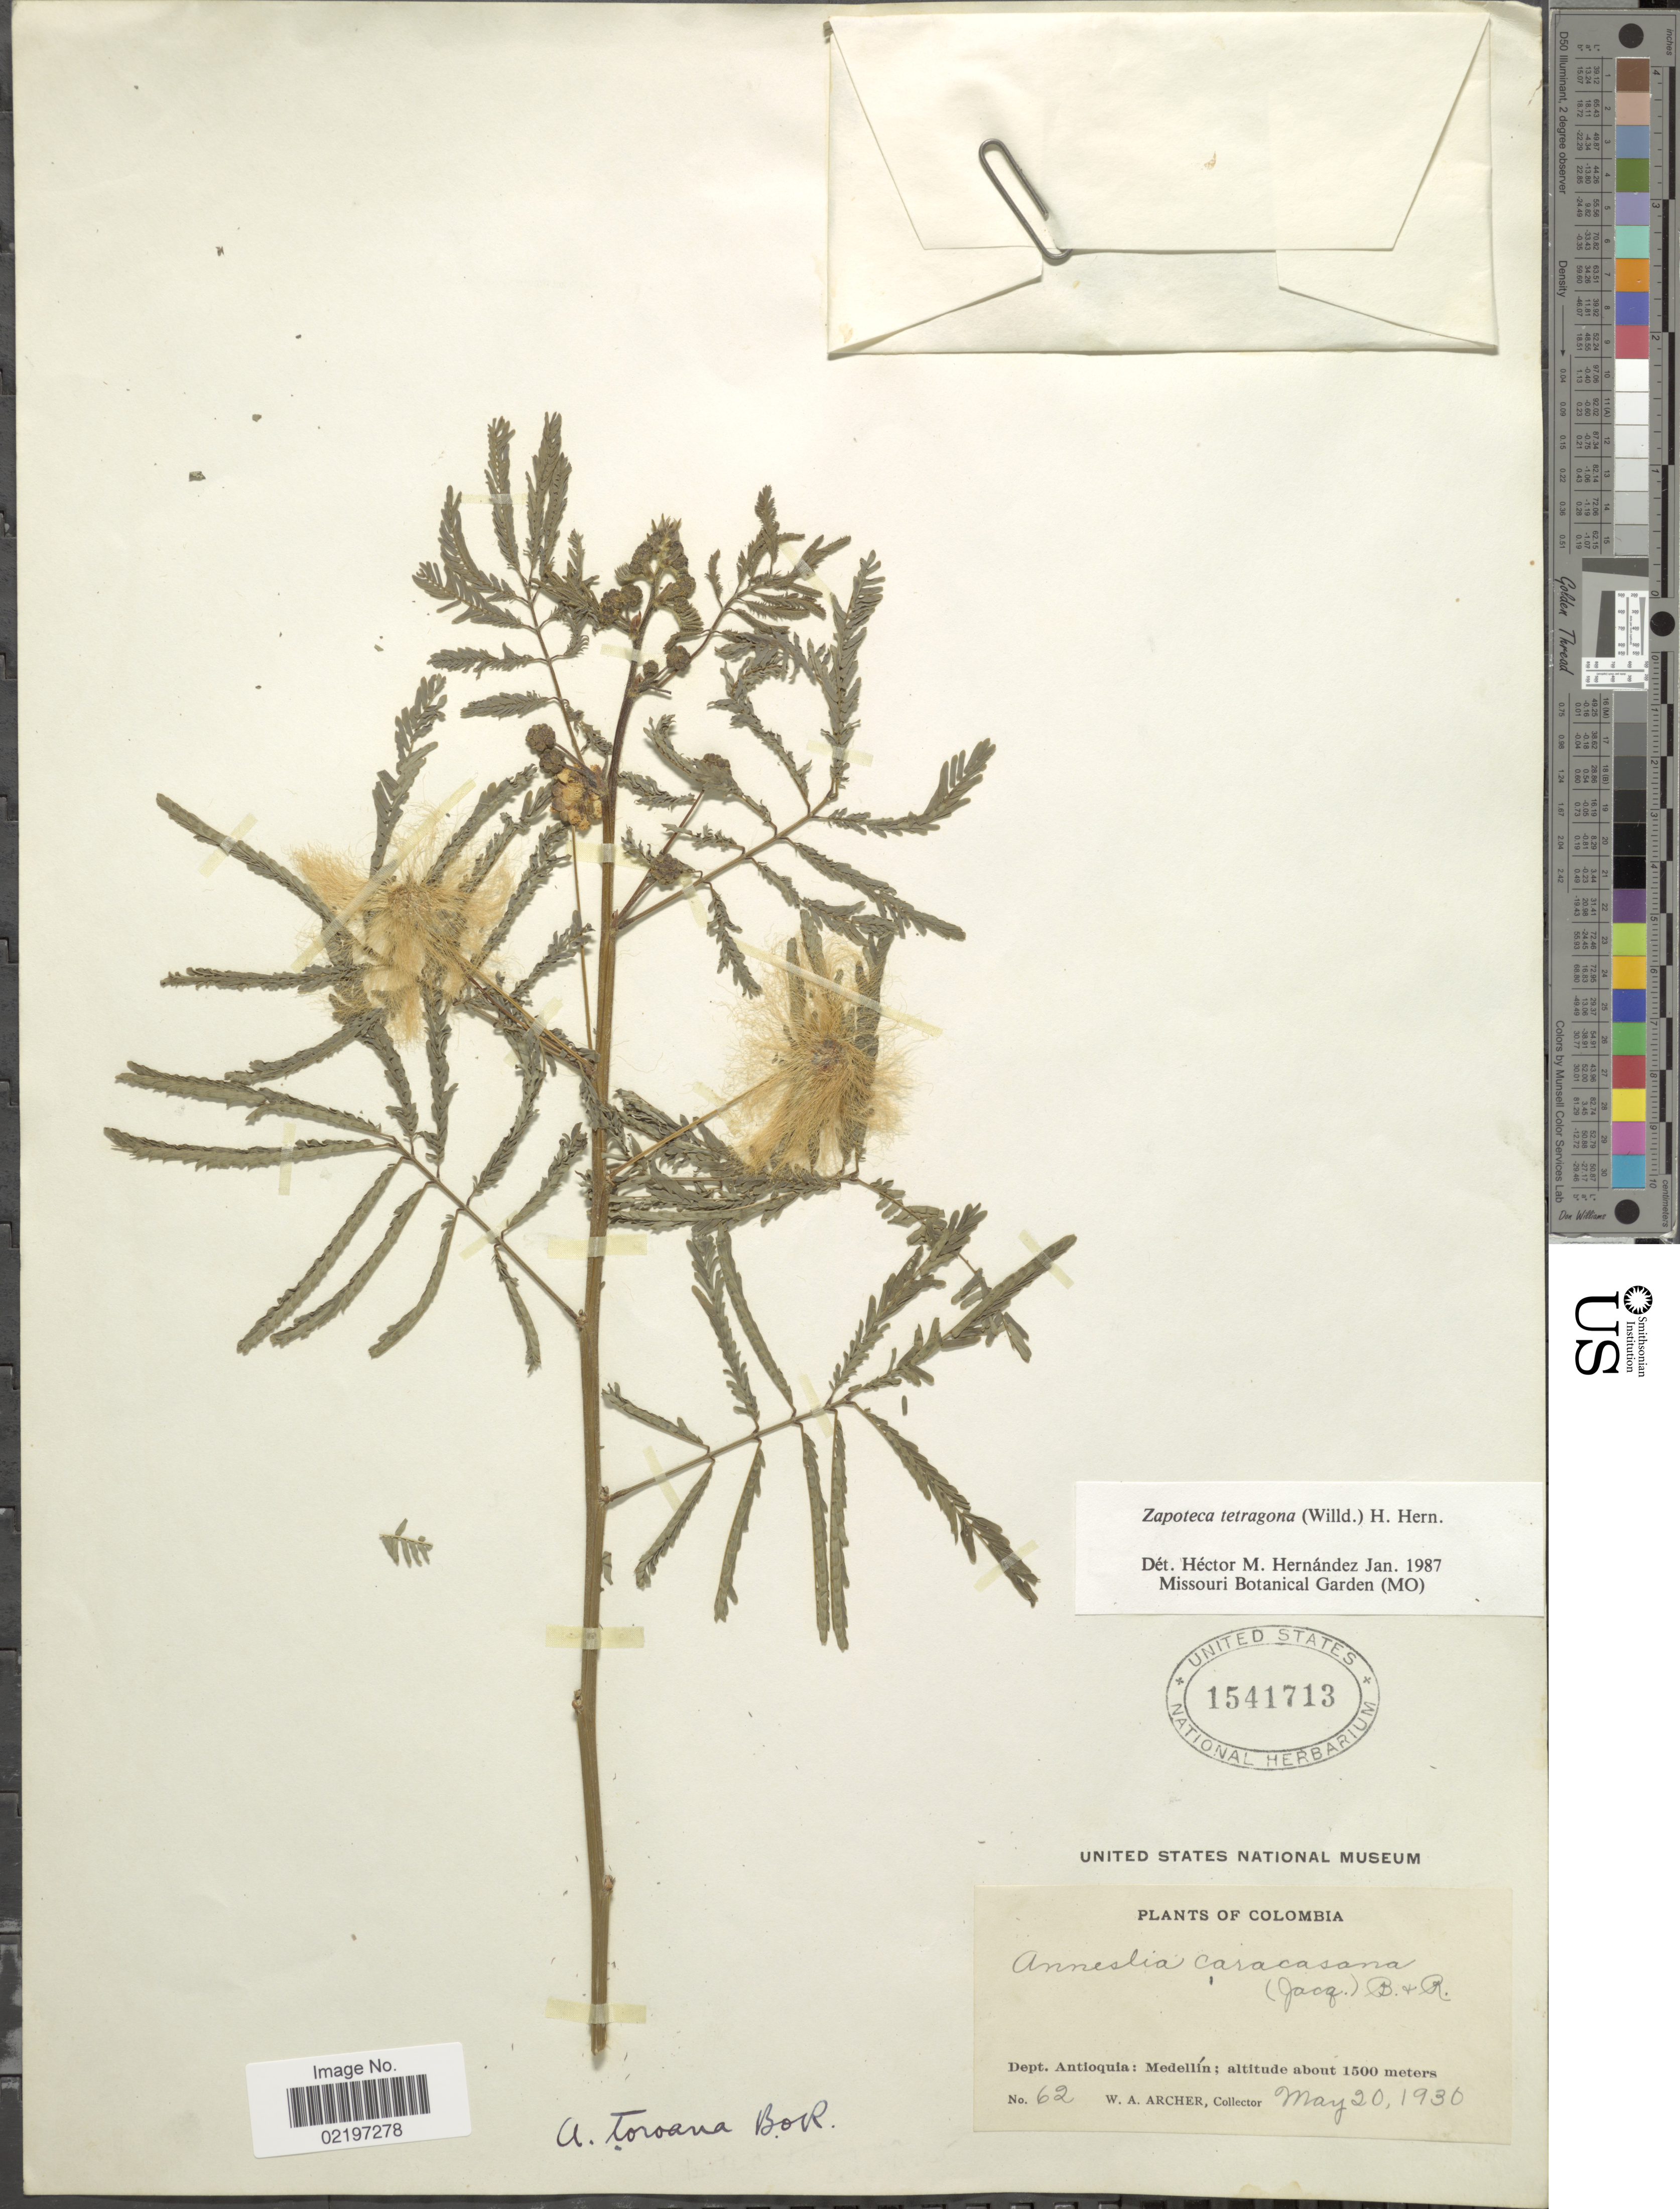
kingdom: Plantae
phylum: Tracheophyta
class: Magnoliopsida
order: Fabales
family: Fabaceae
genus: Zapoteca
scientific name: Zapoteca tetragona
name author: (Willd.) H.M. Hern.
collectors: W. A. Archer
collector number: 62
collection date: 1930-05-20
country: Colombia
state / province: Antioquia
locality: Dept. Antioquia: Medellin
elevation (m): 1500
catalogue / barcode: US 1541713